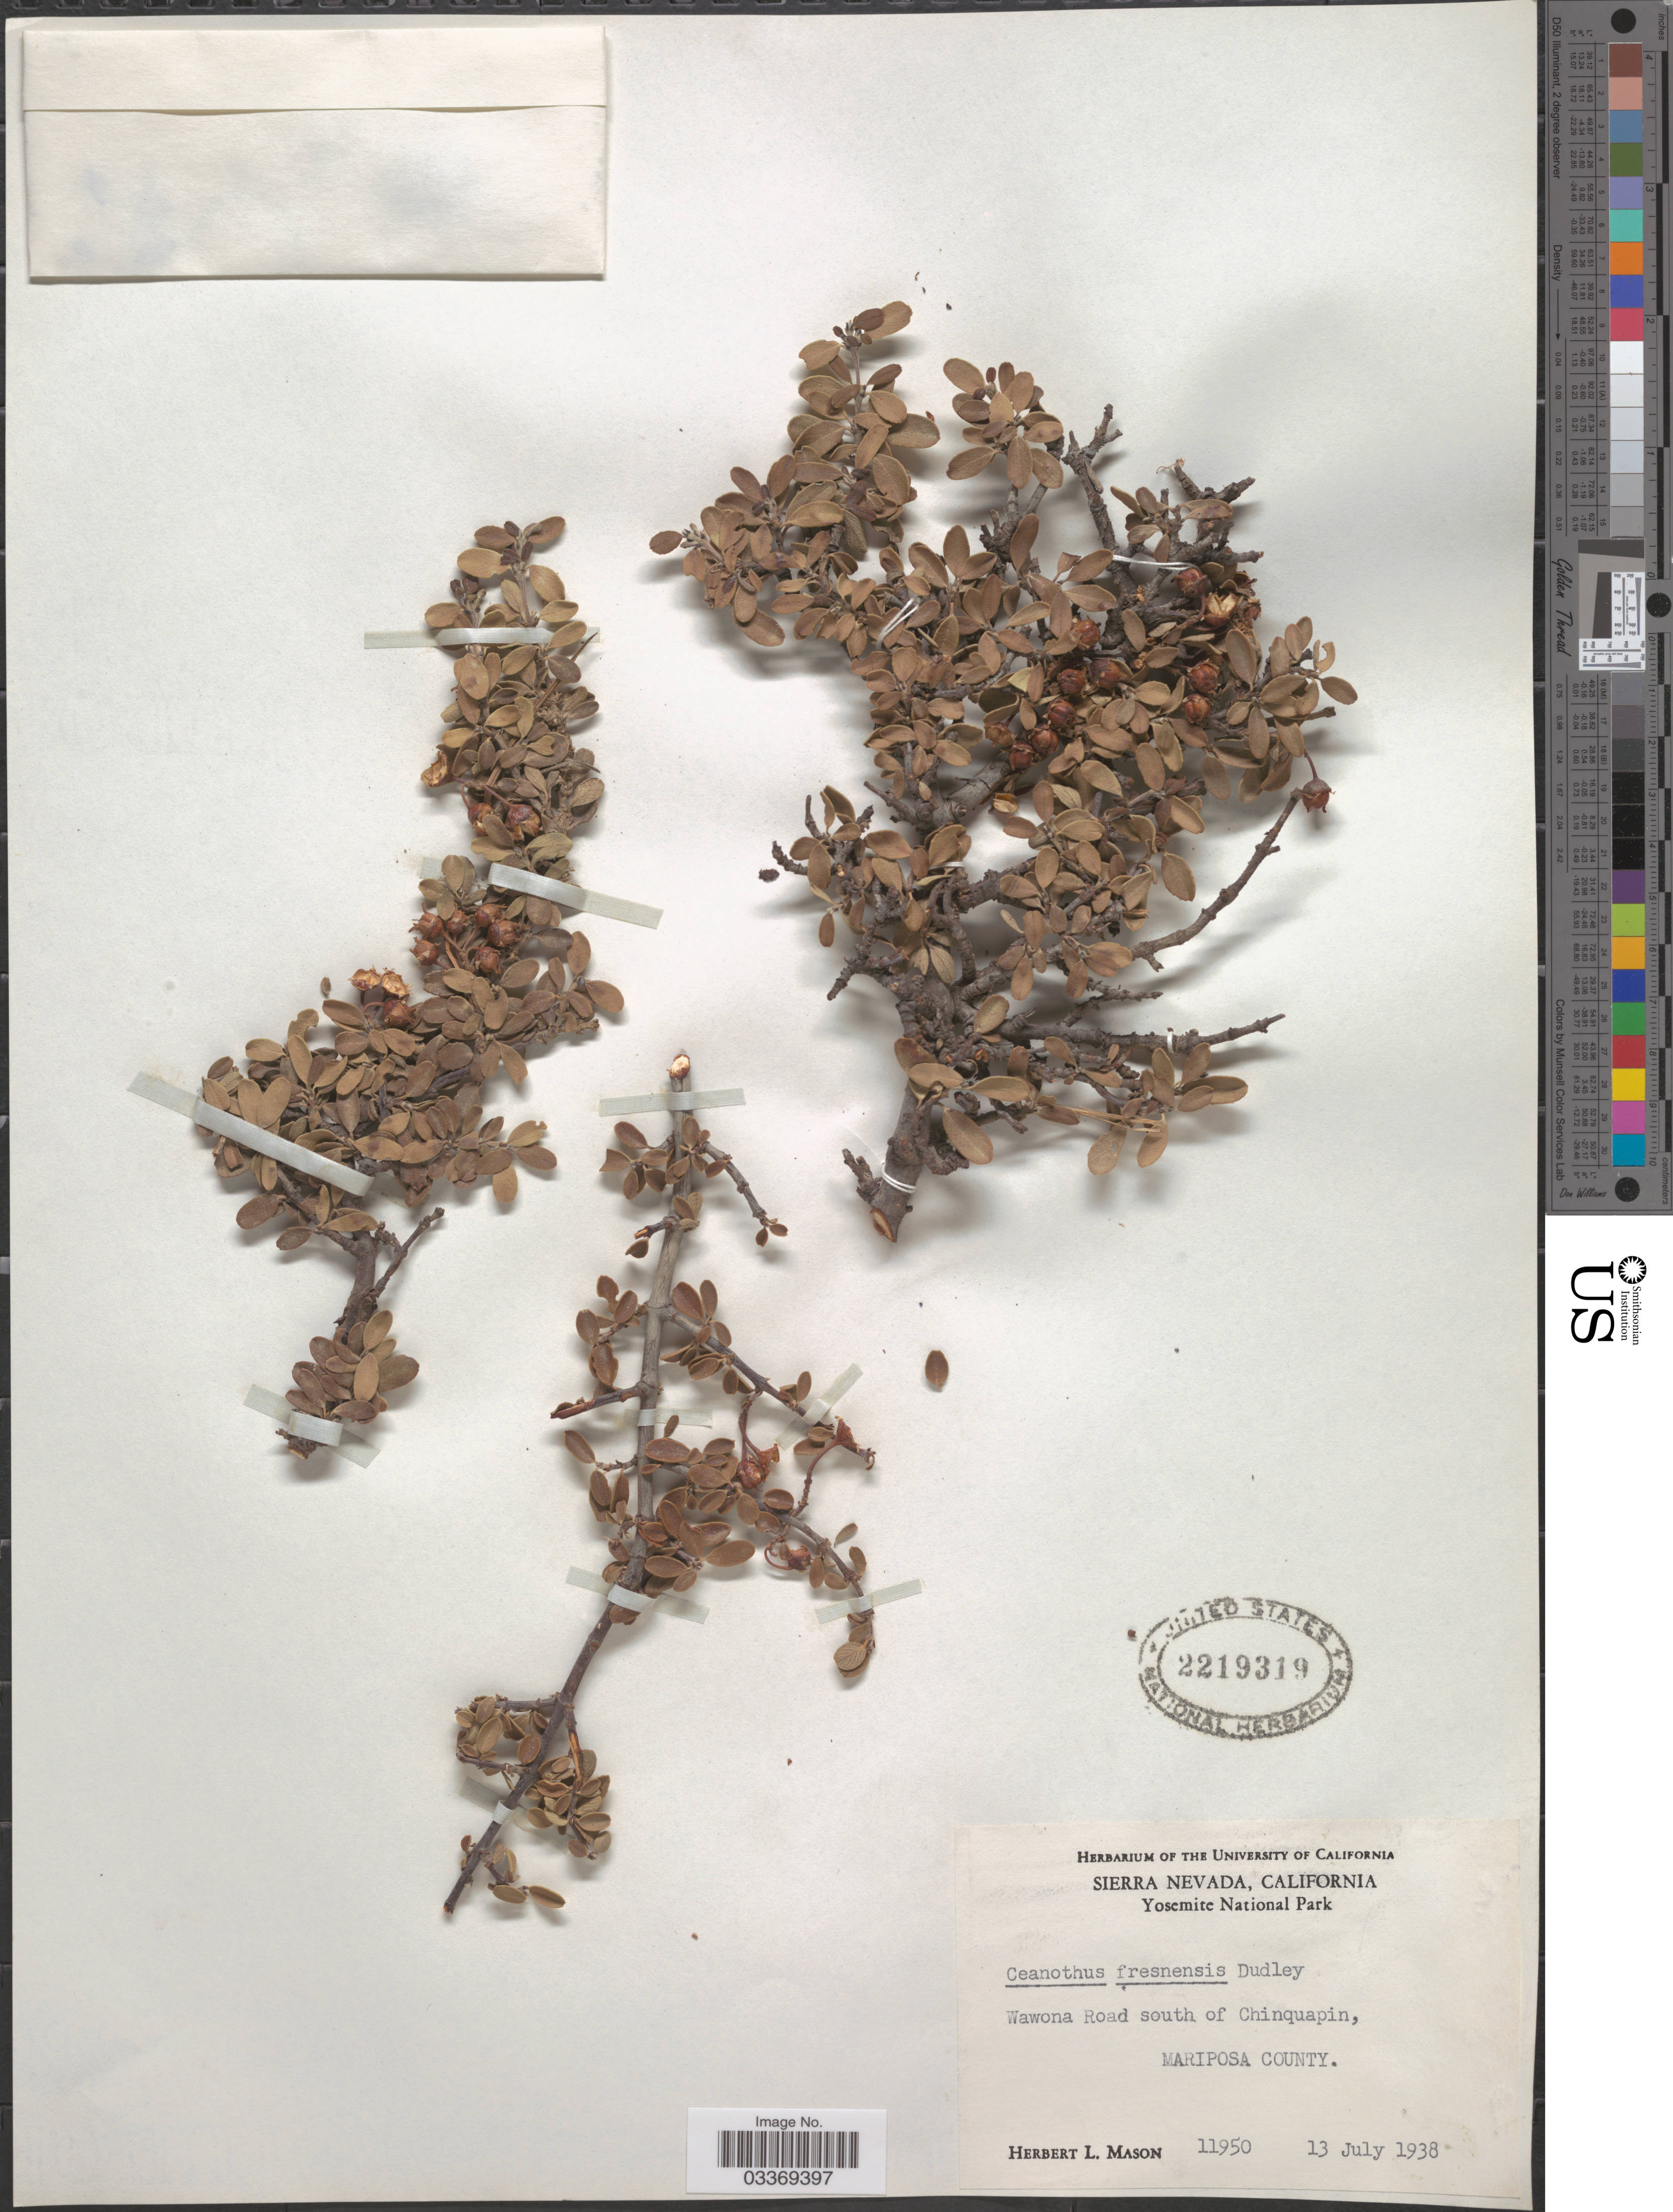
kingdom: Plantae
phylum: Tracheophyta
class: Magnoliopsida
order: Rosales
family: Rhamnaceae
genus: Ceanothus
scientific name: Ceanothus fresnensis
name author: Dudley ex Abrams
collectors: H. L. Mason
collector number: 11950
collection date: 1938-07-13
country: United States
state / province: California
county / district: Mariposa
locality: Sierra Nevada, Yosemite National Park. Wawona Road south of Chinquapin, Mariposa County.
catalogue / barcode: US 2219319